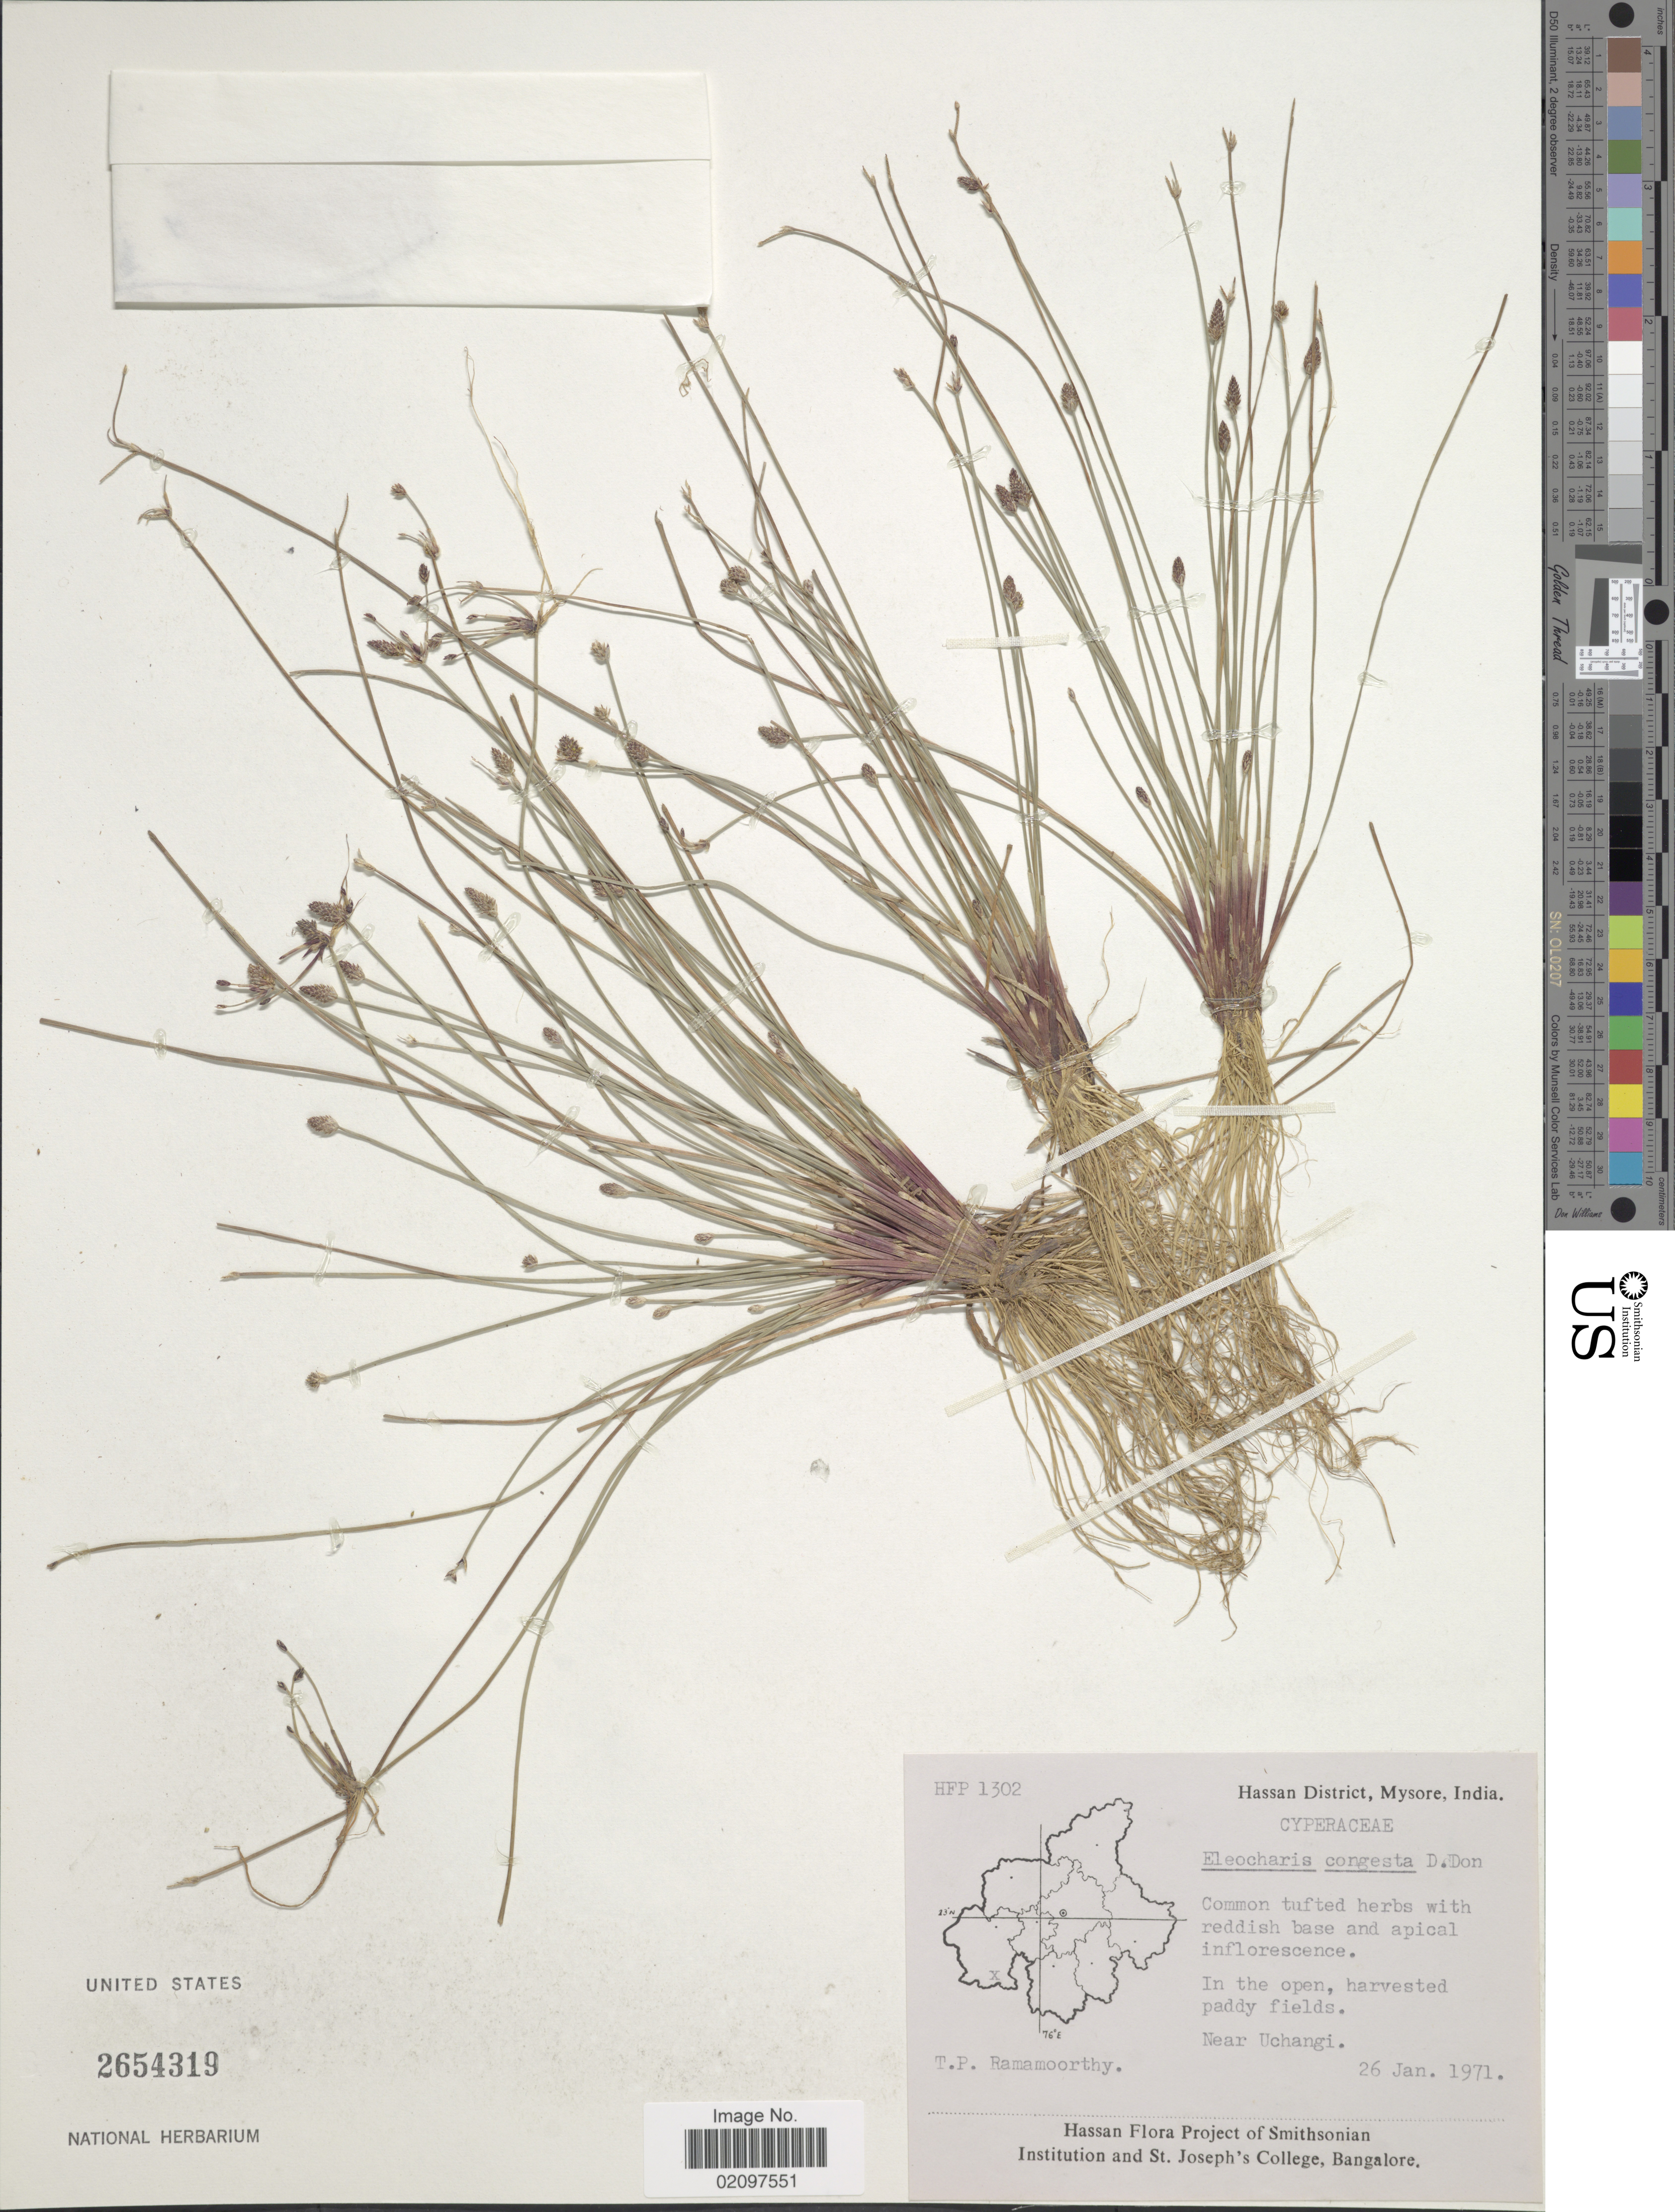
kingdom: Plantae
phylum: Tracheophyta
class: Liliopsida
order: Poales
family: Cyperaceae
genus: Eleocharis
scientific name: Eleocharis congesta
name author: D. Don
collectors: T. P. Ramamoorthy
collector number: HFP 1302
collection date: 1971-01-26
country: India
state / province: Karnataka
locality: Hassan District, Mysore, In the open, harvested paddy fields, Near Uchangi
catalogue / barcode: US 2654319